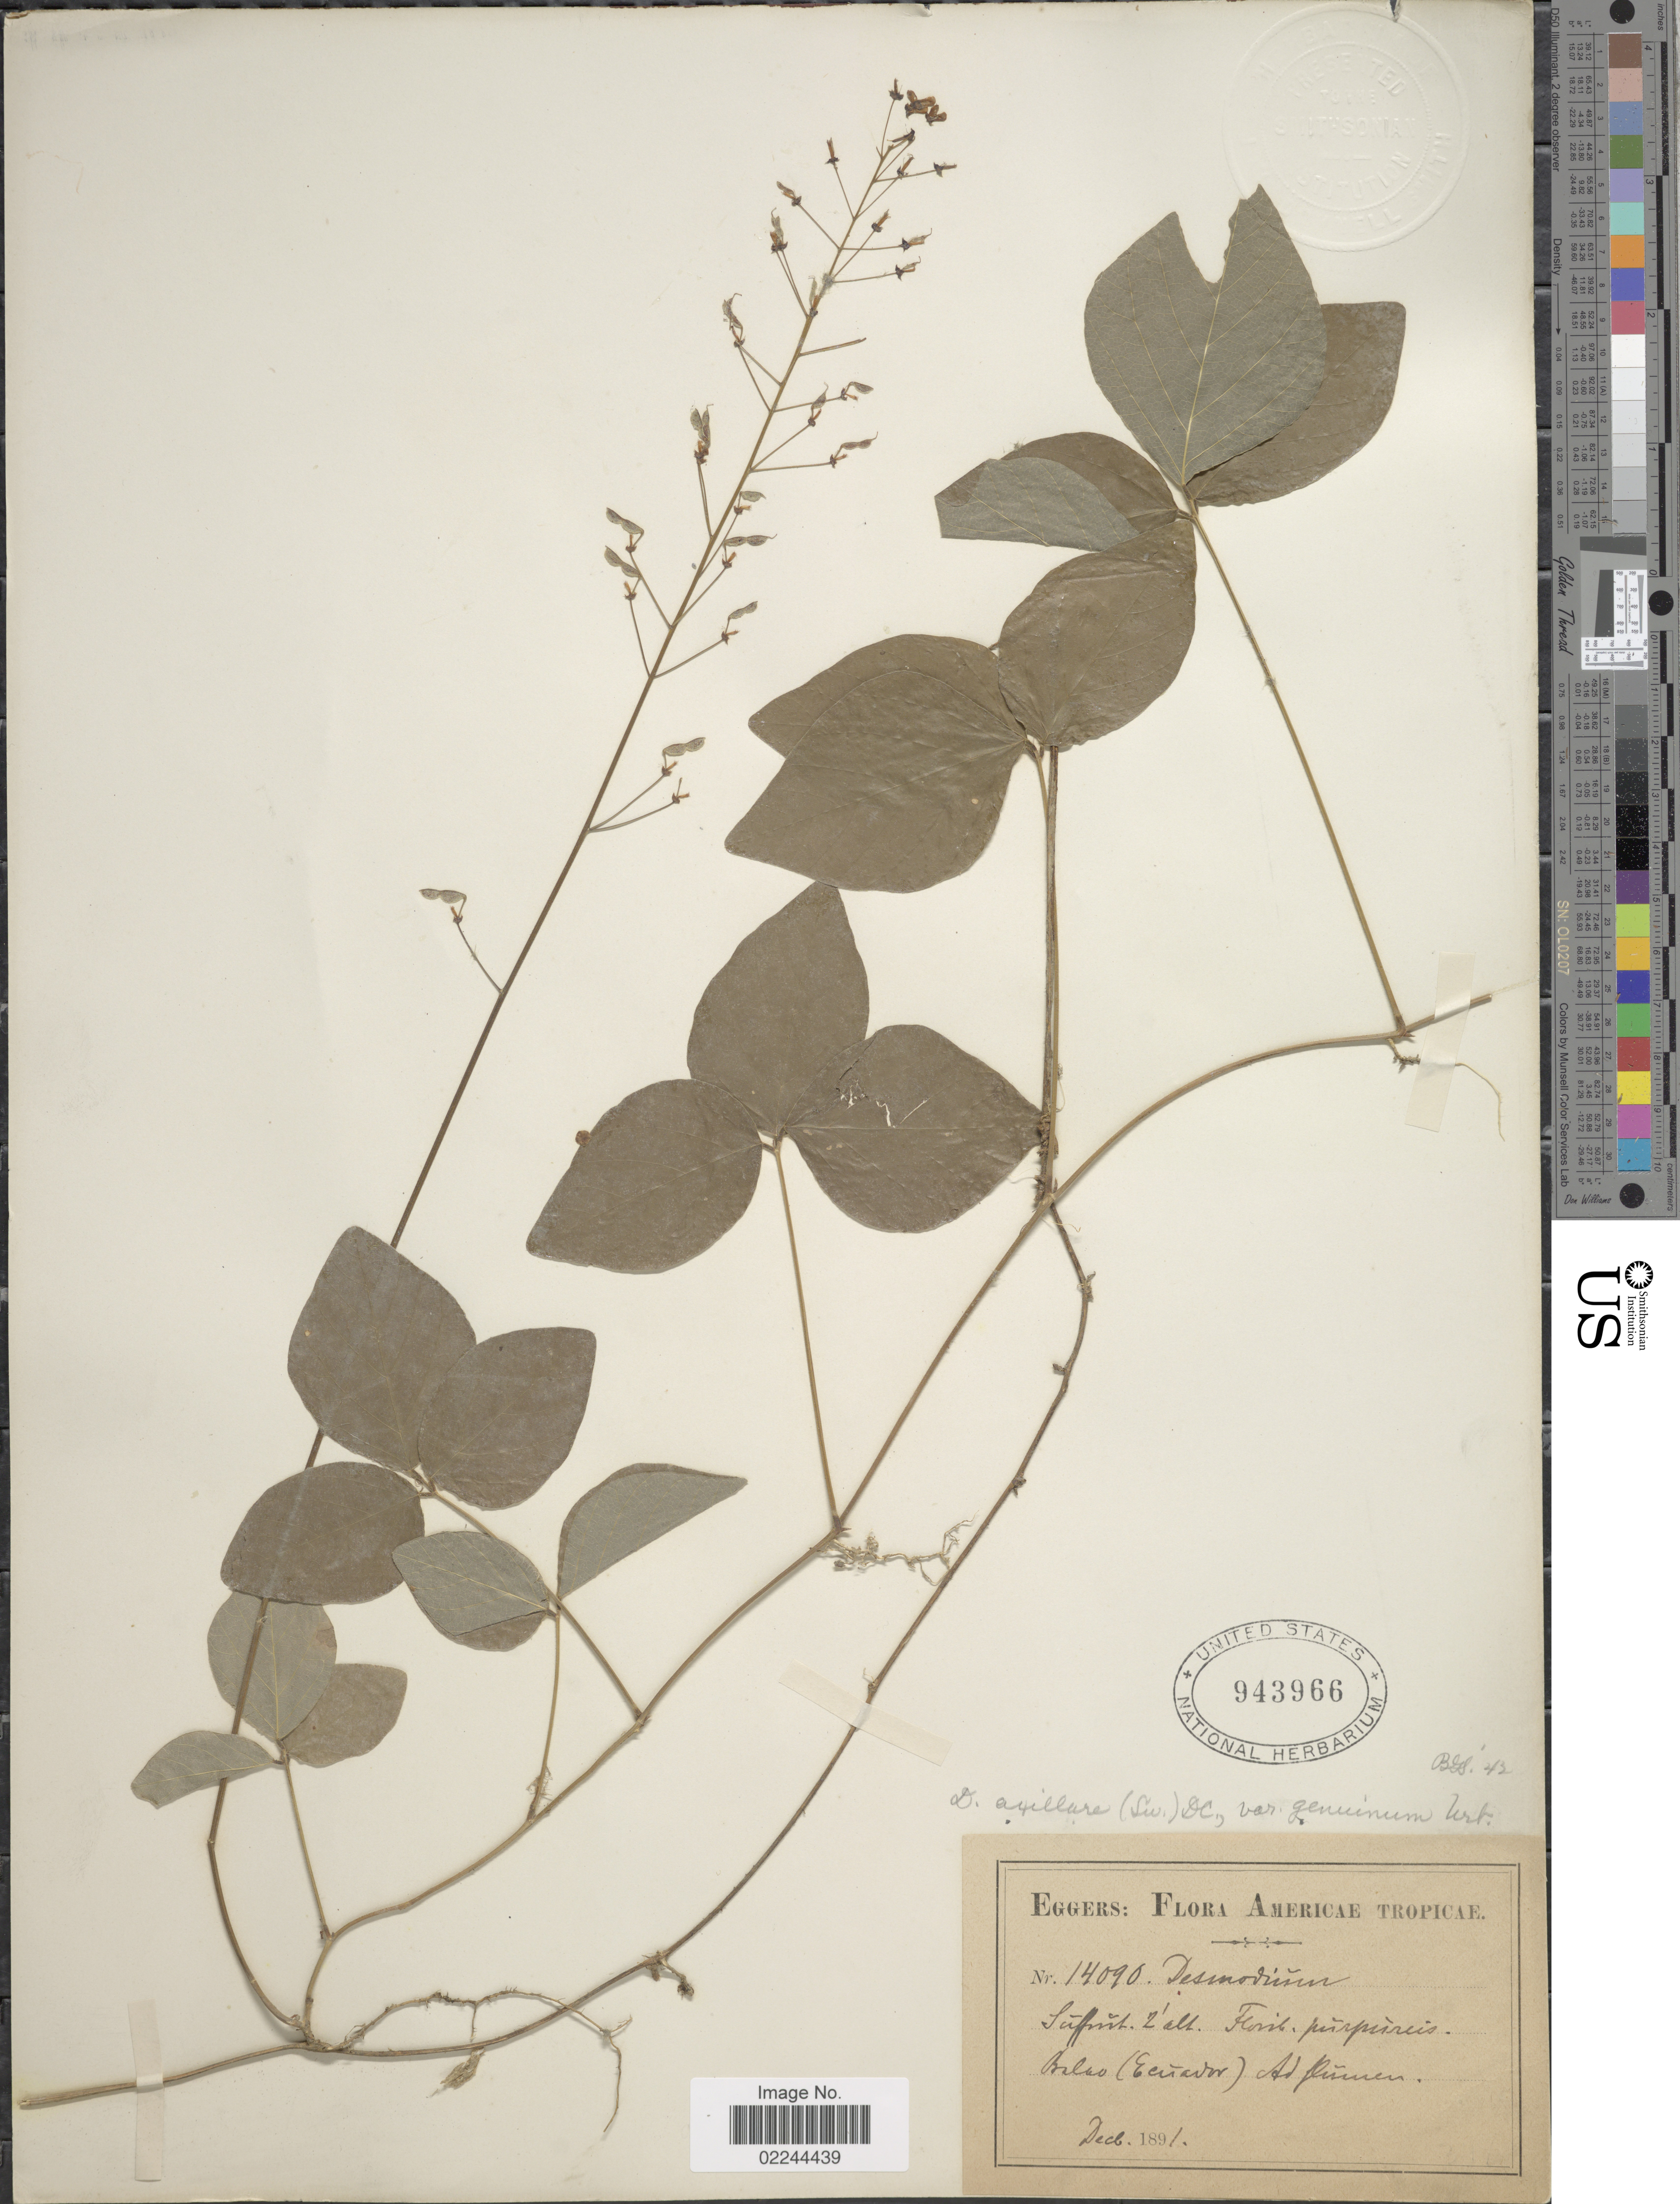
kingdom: Plantae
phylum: Tracheophyta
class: Magnoliopsida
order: Fabales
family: Fabaceae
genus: Desmodium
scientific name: Desmodium axillare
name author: (Sw.) DC.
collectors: -. Eggers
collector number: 14090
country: Ecuador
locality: Balao (Ecuador) Ad flumen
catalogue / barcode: US 943966